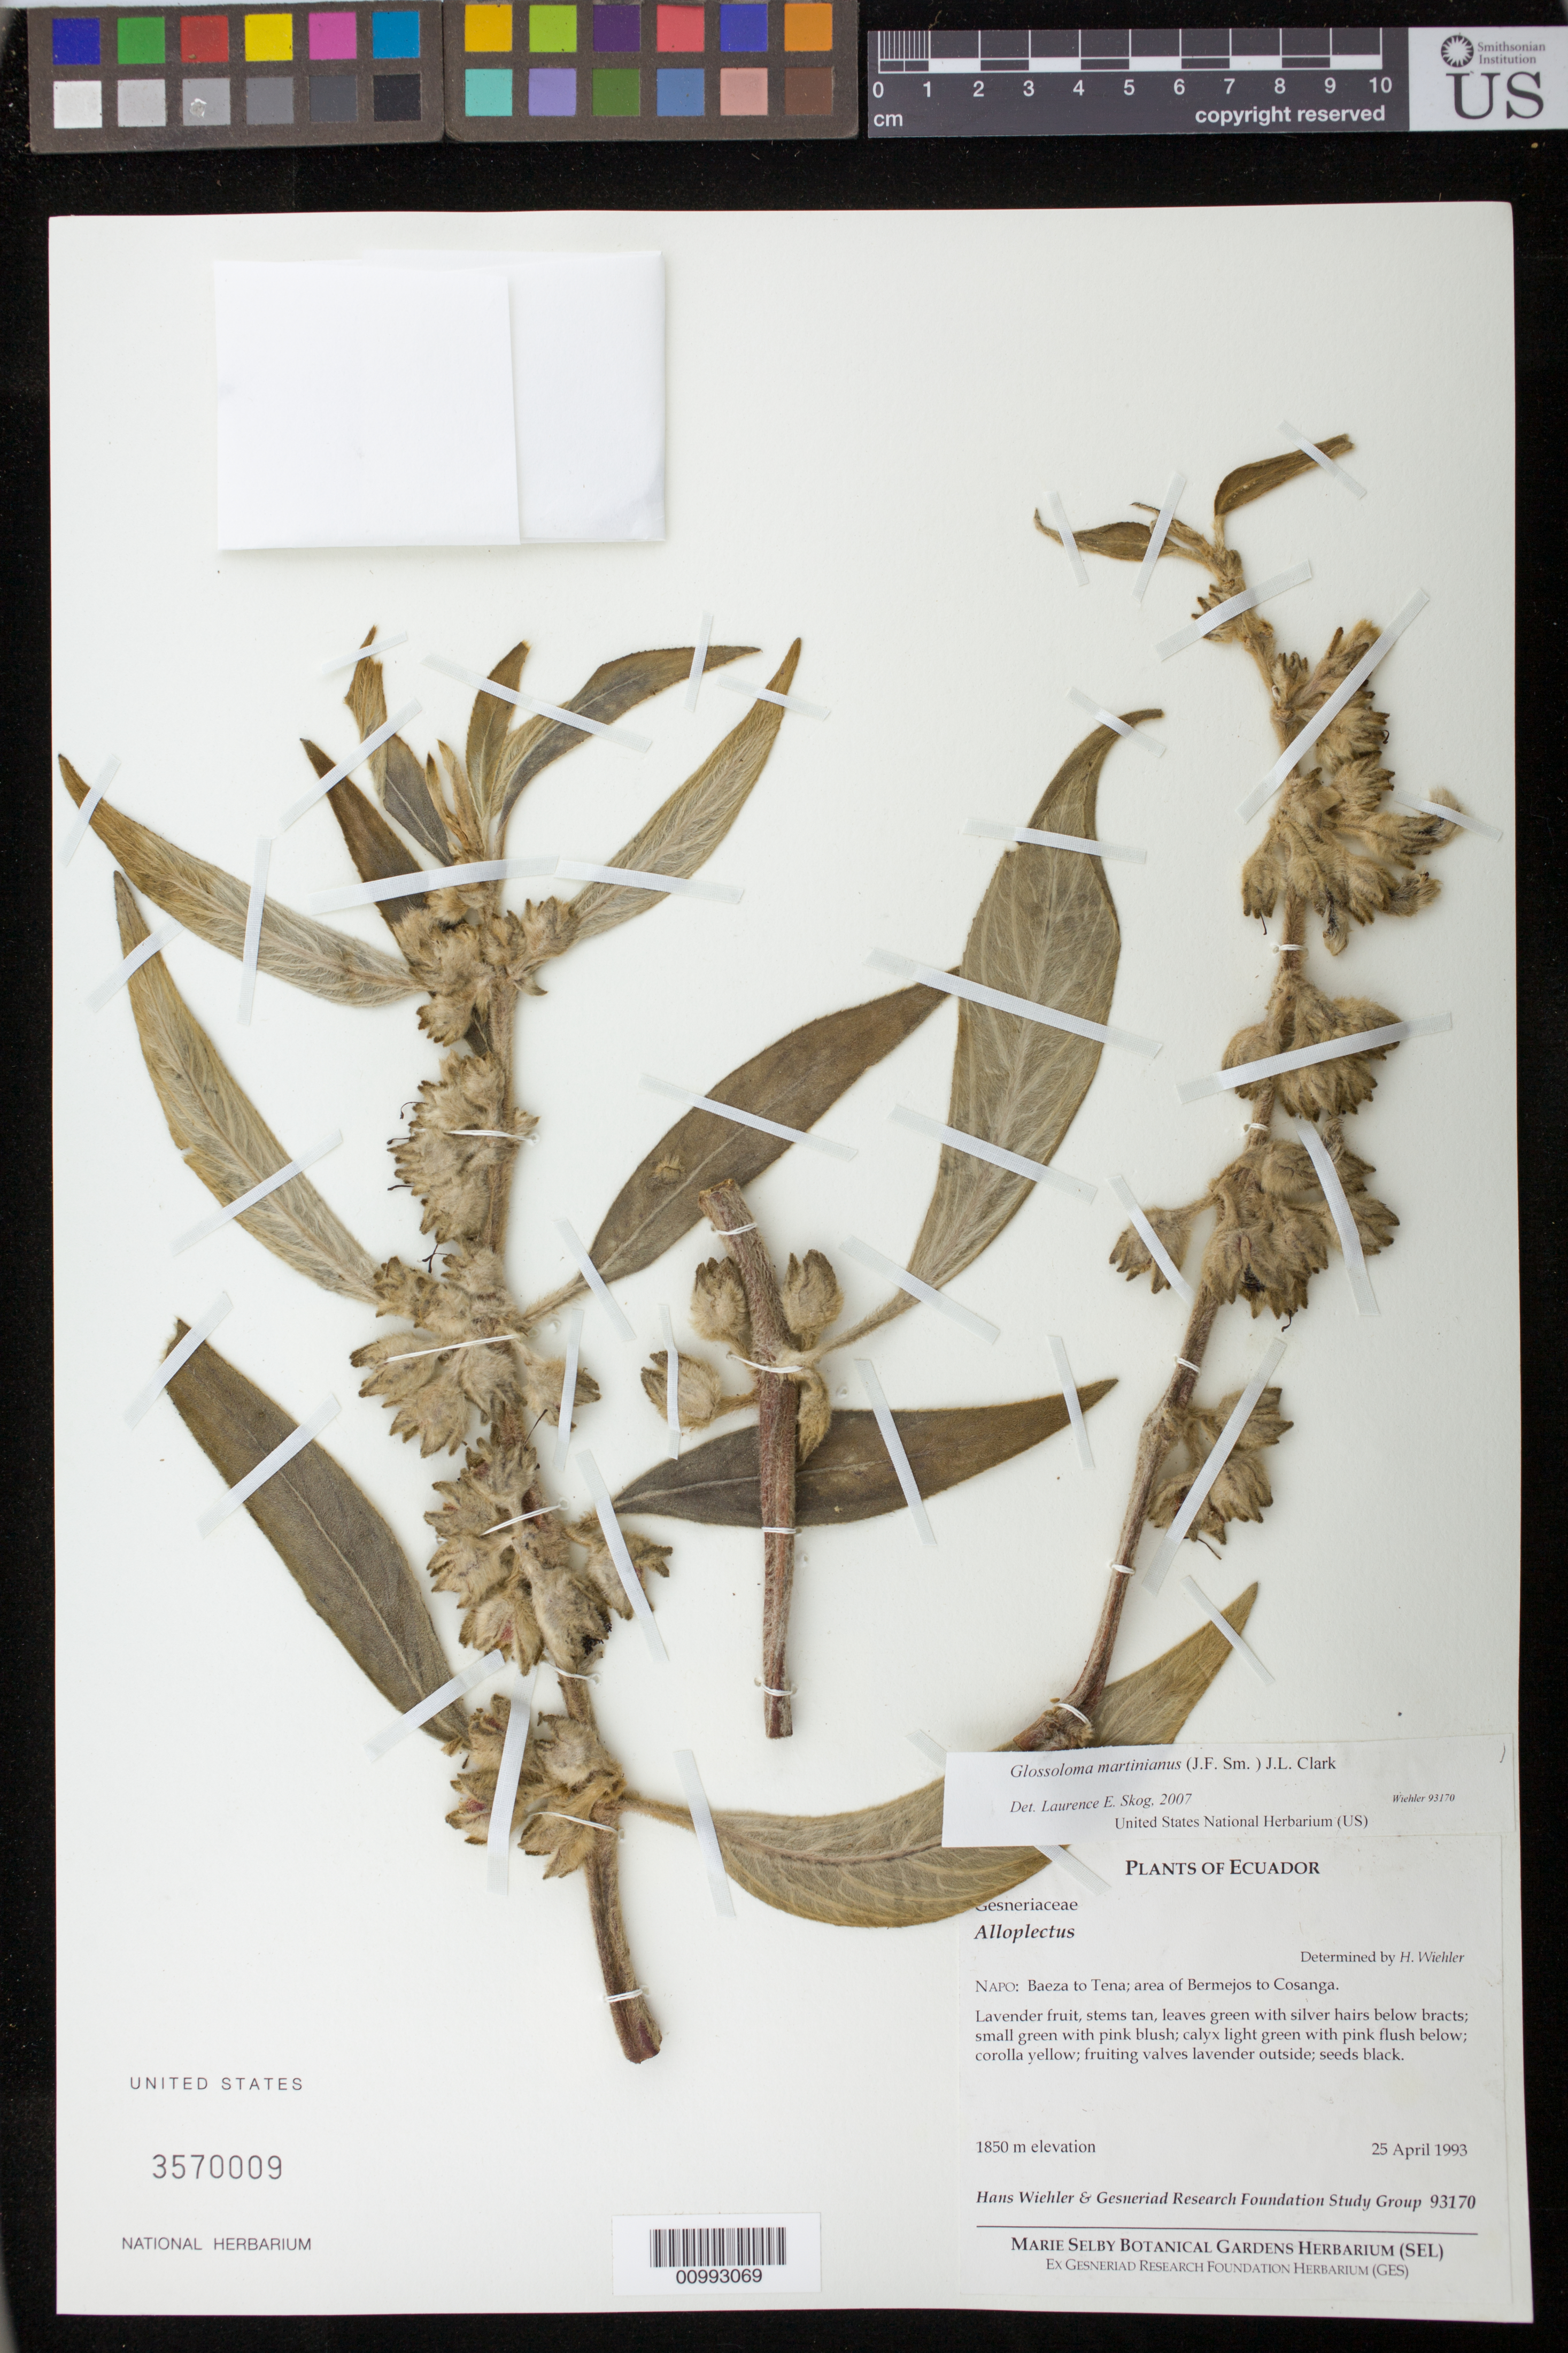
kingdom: Plantae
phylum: Tracheophyta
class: Magnoliopsida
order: Lamiales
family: Gesneriaceae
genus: Glossoloma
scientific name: Glossoloma martinianum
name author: (J.F. Sm.) J.L. Clark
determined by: Skog, Laurence E.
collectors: H. J. Wiehler & Gesneriad Research Foundation Study Group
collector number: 93170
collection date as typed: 25 Apr 1993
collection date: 1993-04-25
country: Ecuador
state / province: Napo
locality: Napo: Baeza to Tena; area of Bermejos to Cosanga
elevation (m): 1850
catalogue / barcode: US 3570009